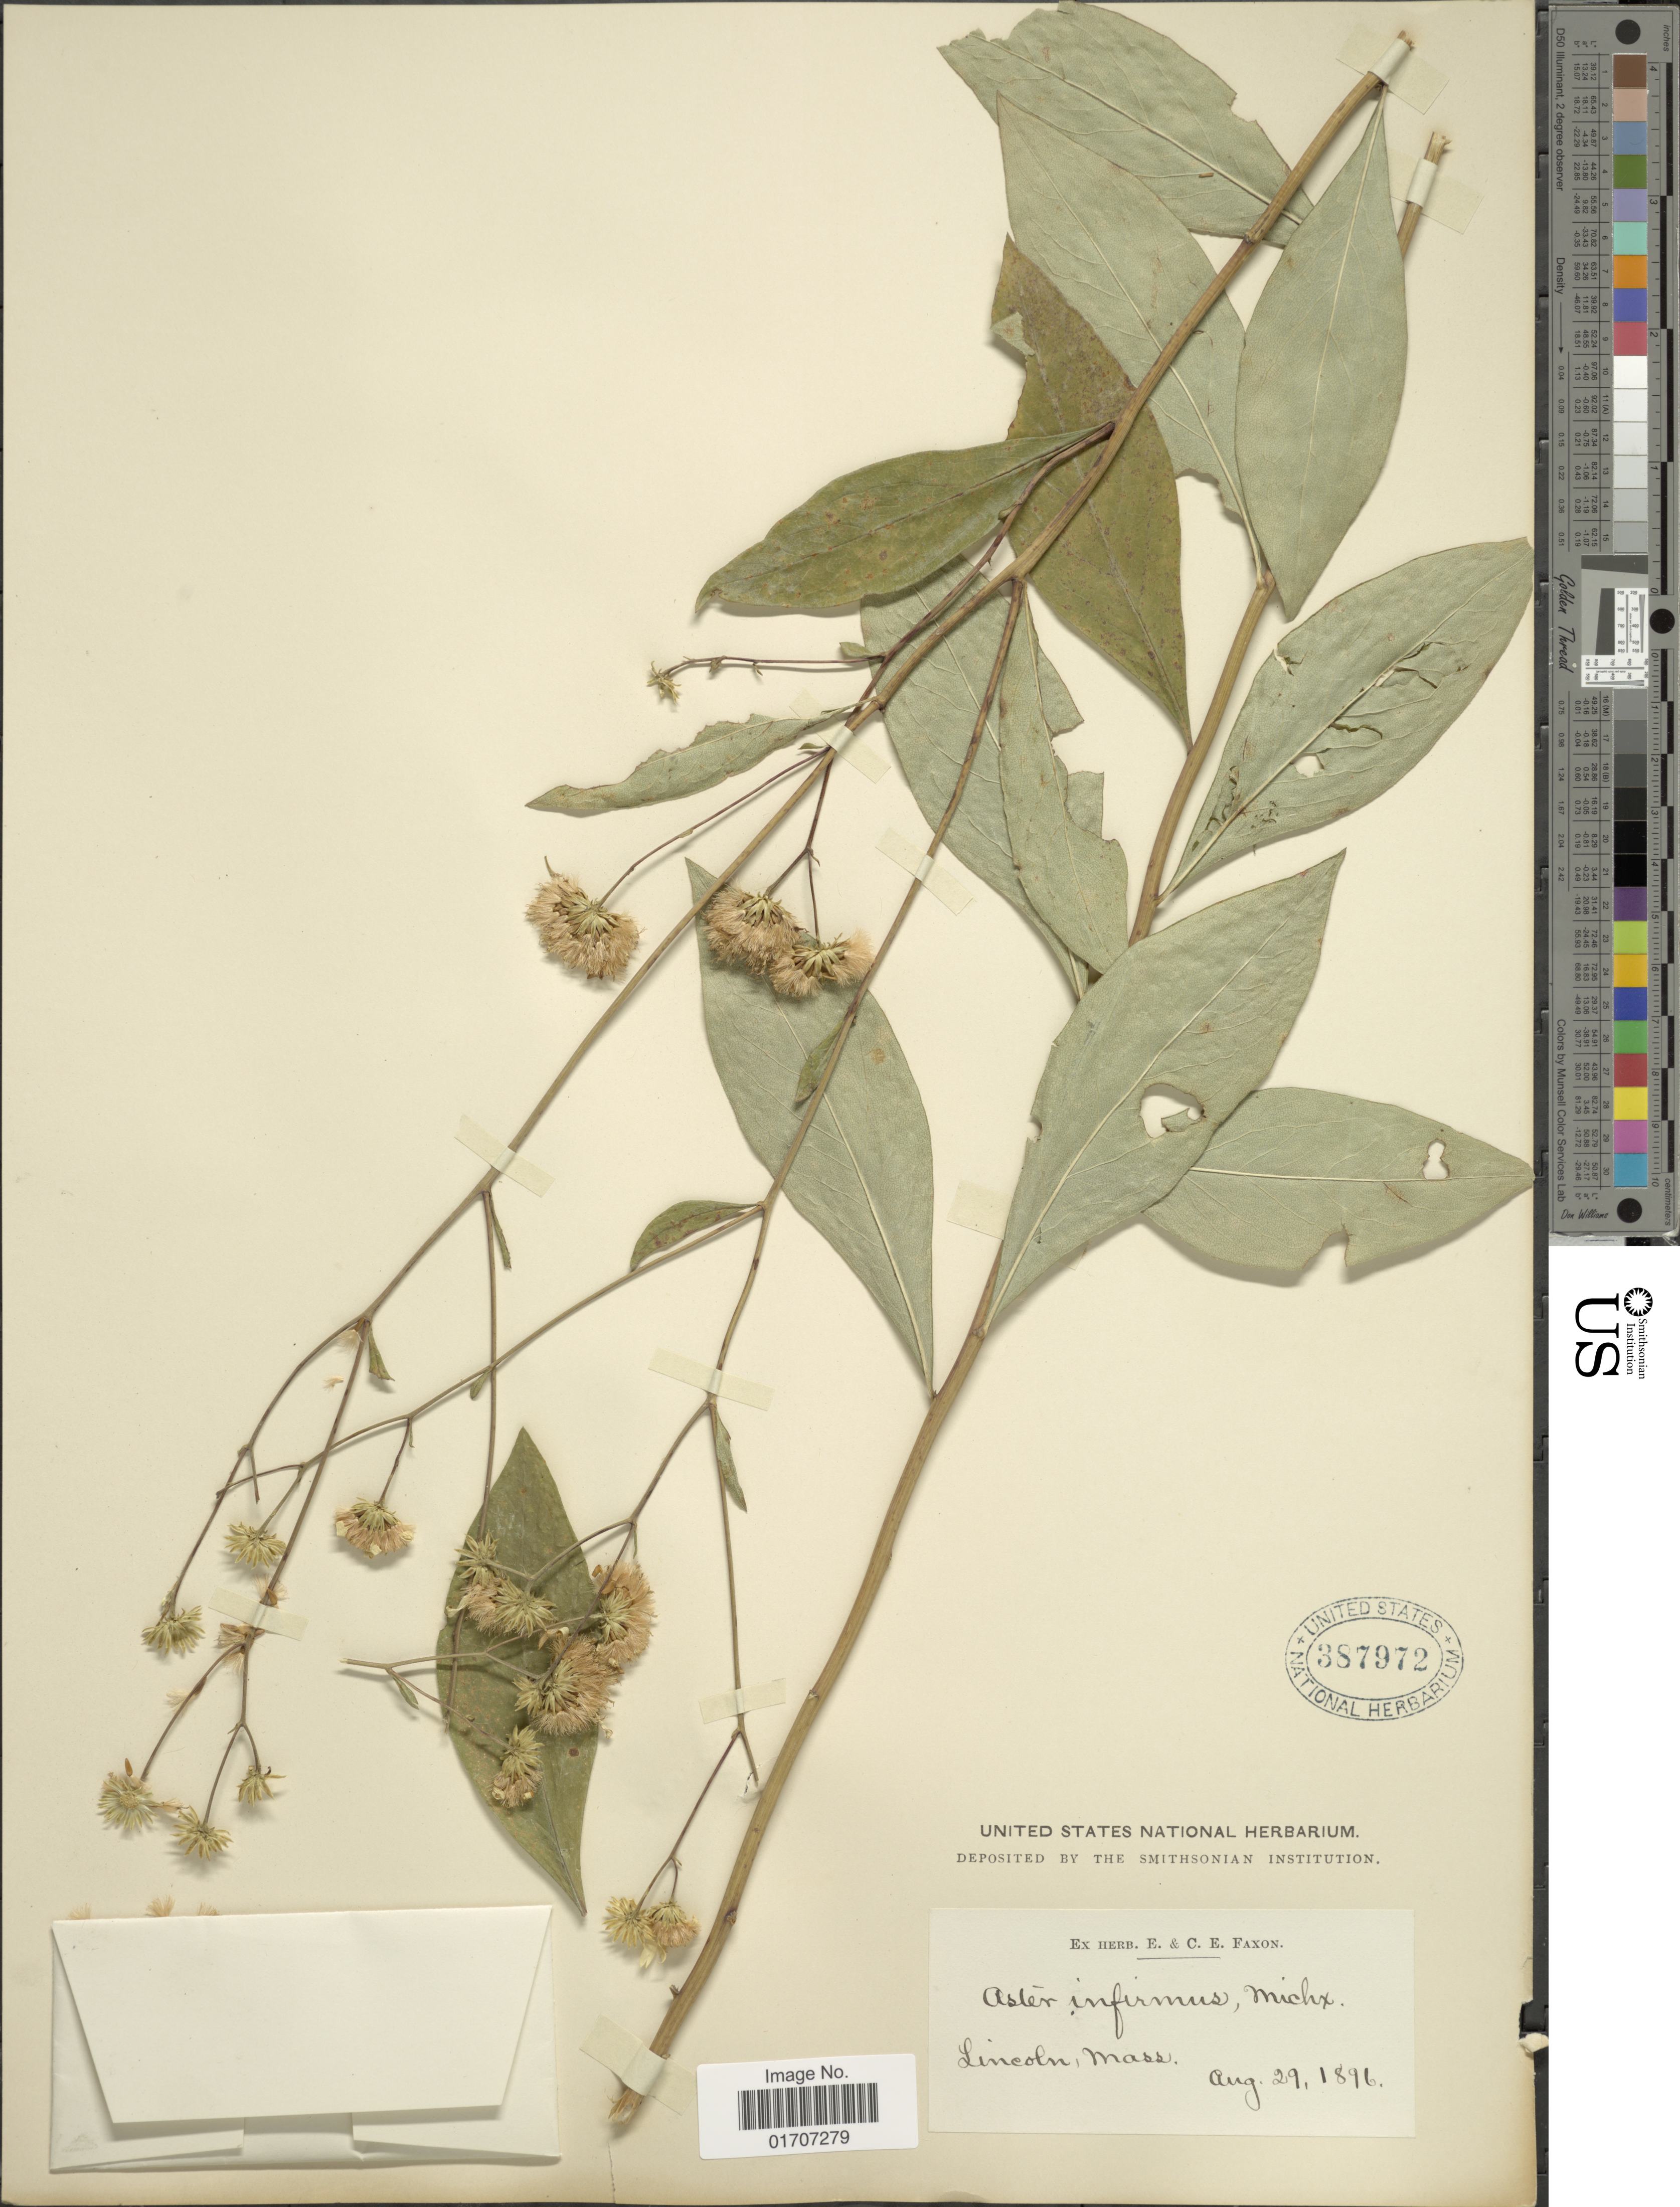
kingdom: Plantae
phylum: Tracheophyta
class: Magnoliopsida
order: Asterales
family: Asteraceae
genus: Doellingeria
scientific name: Doellingeria infirma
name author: (Michx.) Greene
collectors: ex herb. E. & C.E. Faxon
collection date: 1896-08-29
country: United States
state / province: Massachusetts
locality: Lincoln, Mass.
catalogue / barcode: US 387972